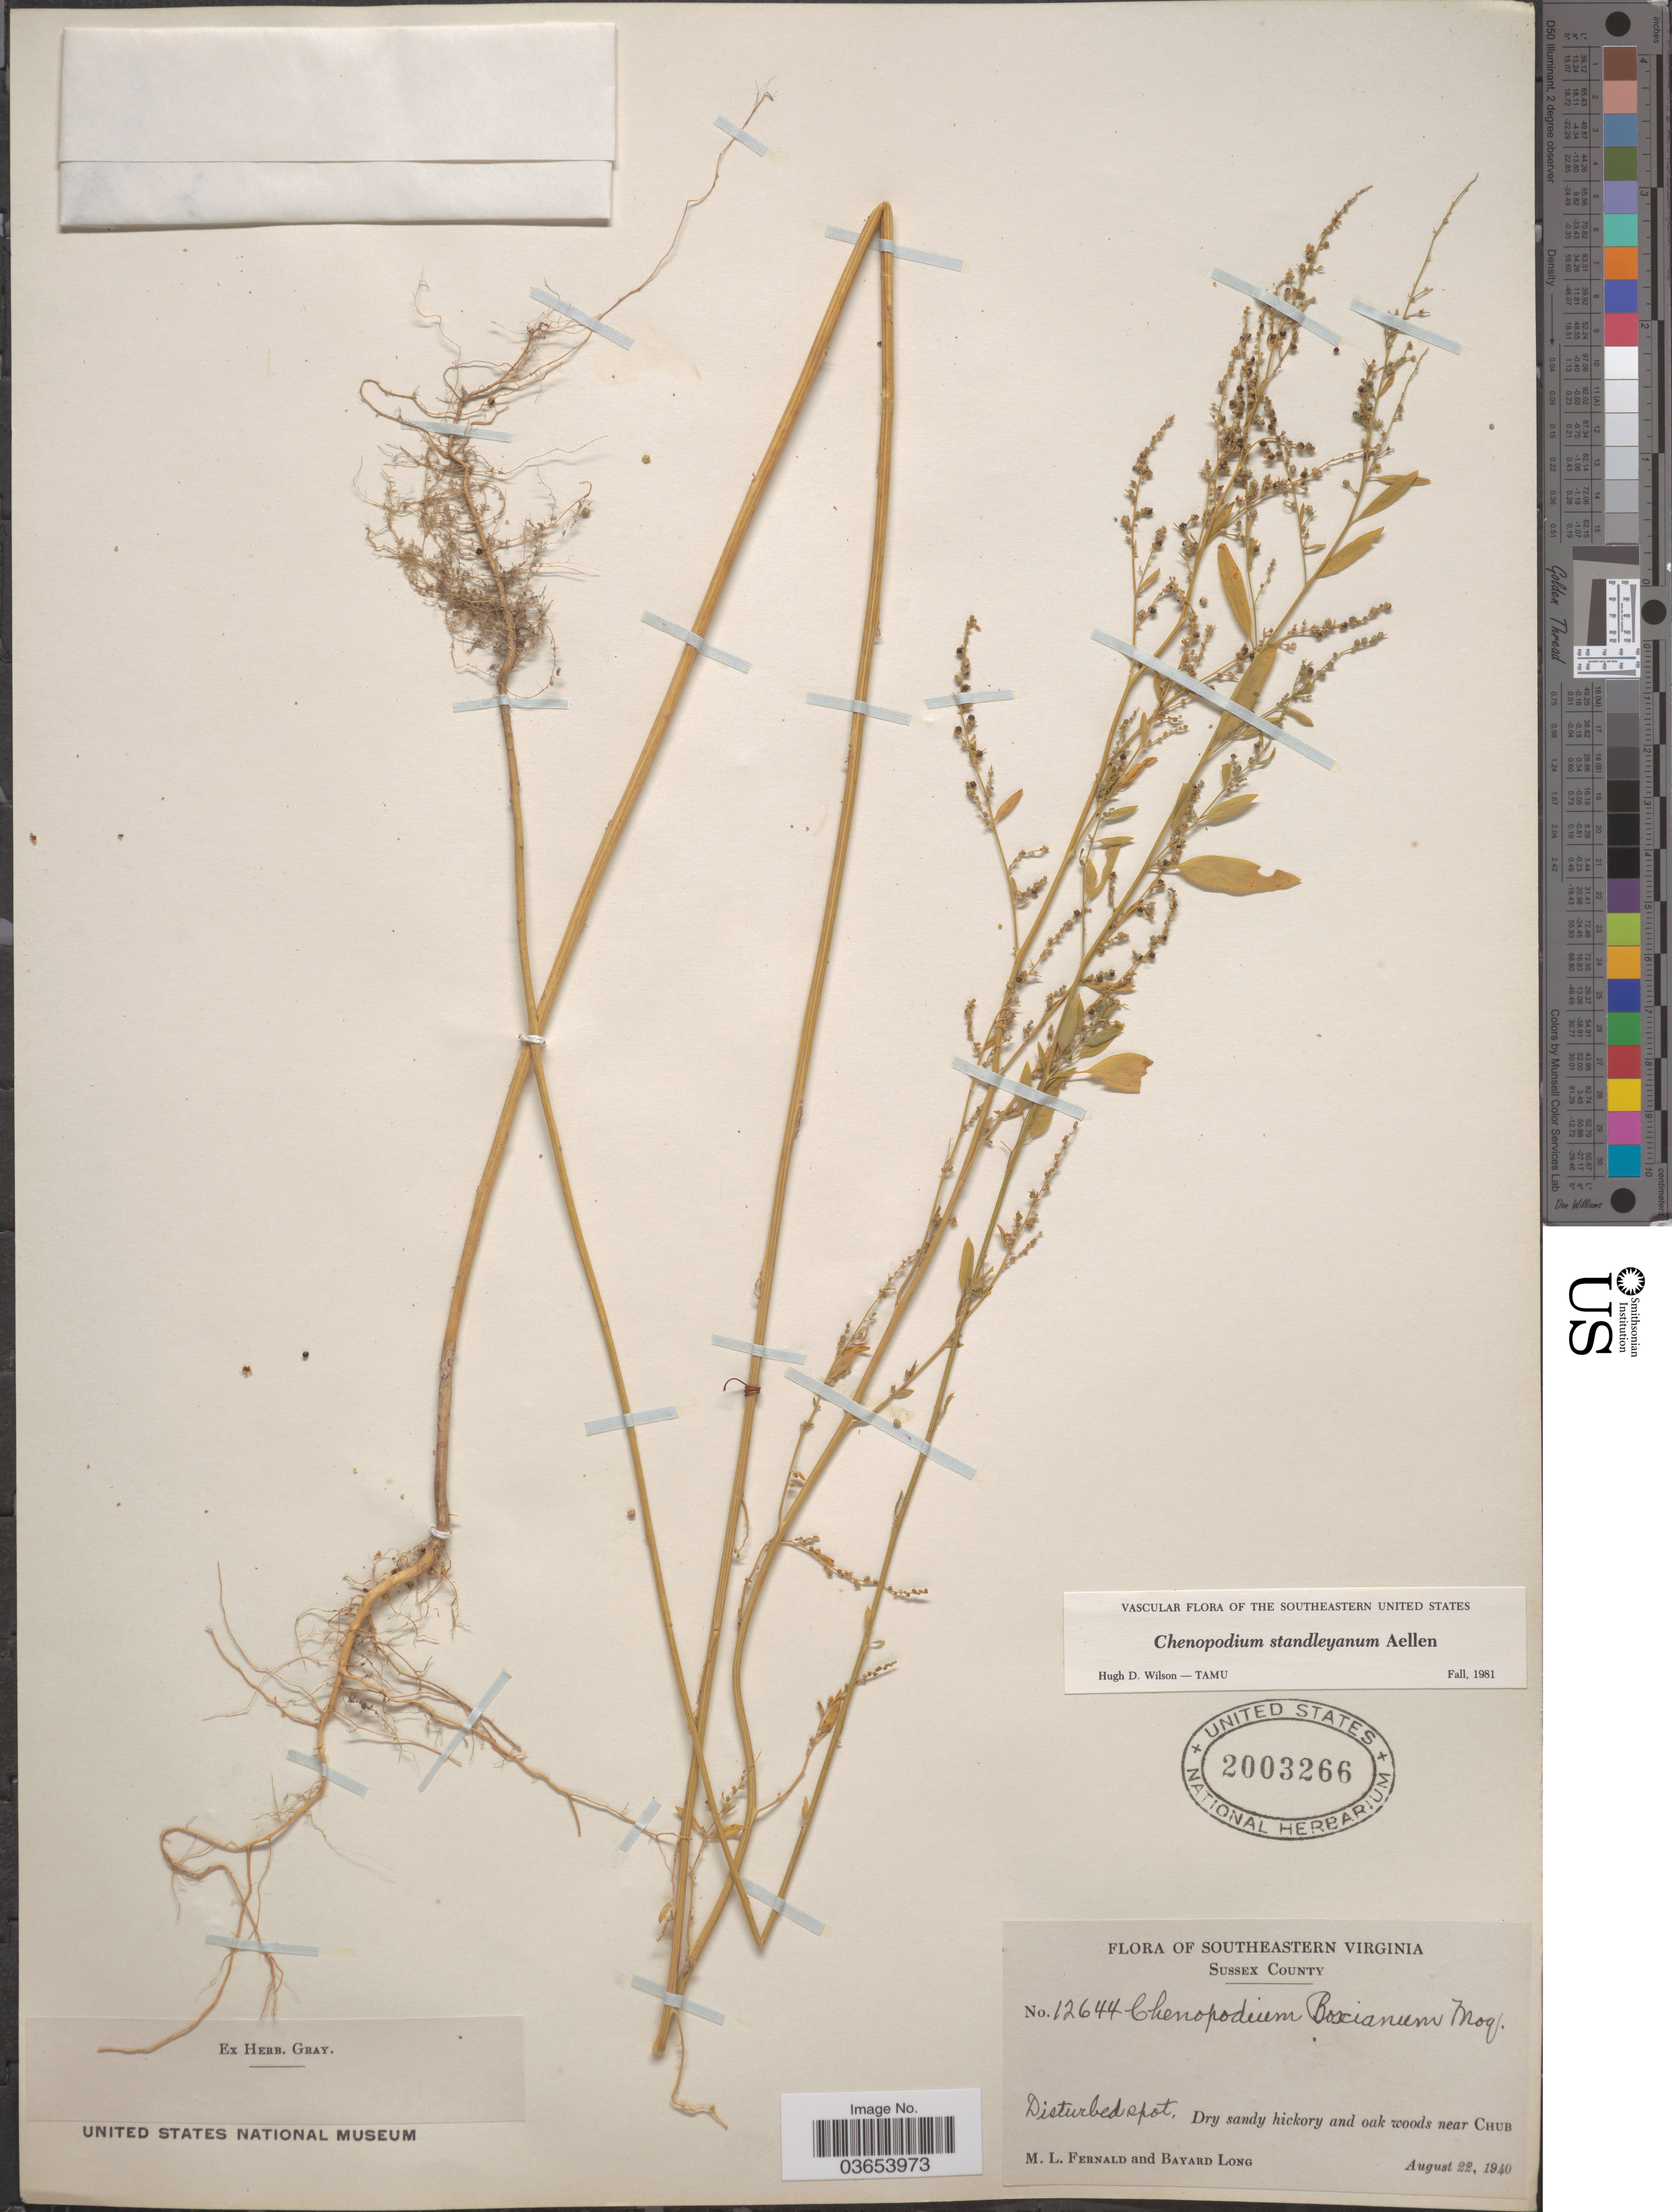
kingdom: Plantae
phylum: Tracheophyta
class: Magnoliopsida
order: Caryophyllales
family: Amaranthaceae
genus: Chenopodium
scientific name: Chenopodium standleyanum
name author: Aellen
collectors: M. L. Fernald & B. Long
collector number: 12644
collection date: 1940-08-22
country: United States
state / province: Virginia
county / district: Sussex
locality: Southeastern Virginia. Sussex County. Dry sandy hickory and oak woods near Chub.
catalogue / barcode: US 2003266